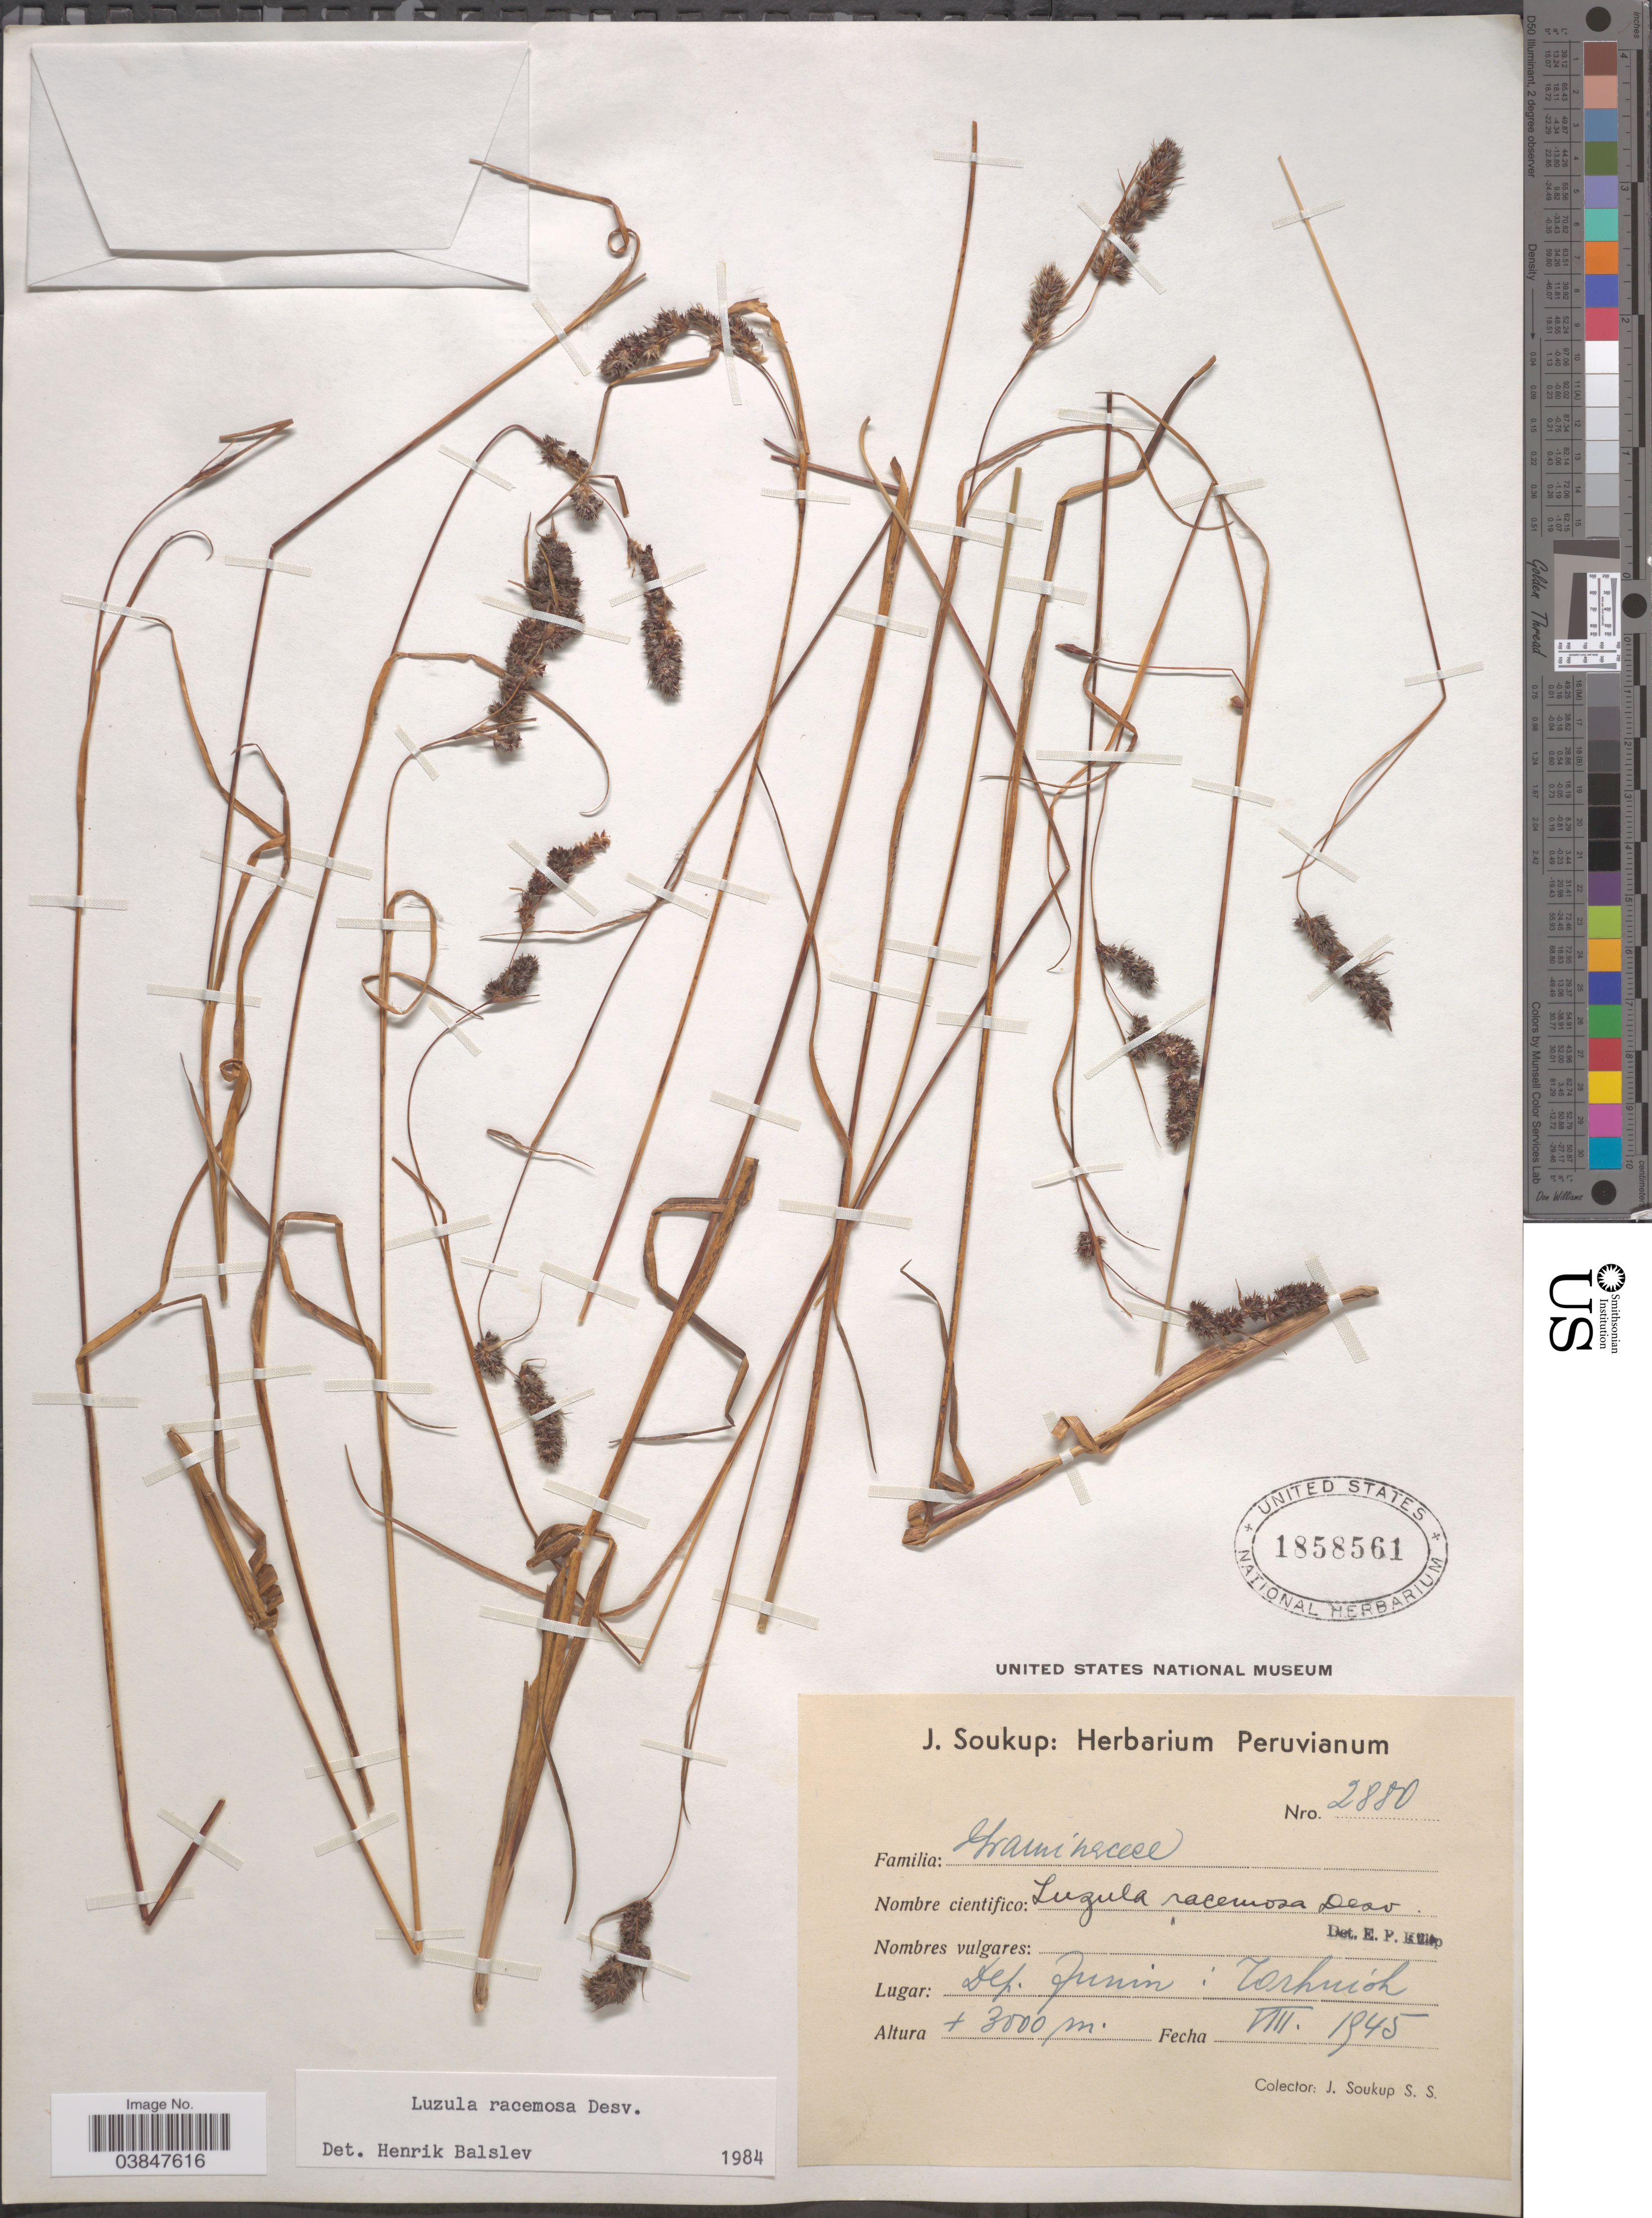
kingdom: Plantae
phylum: Tracheophyta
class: Liliopsida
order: Poales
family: Juncaceae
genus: Luzula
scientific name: Luzula racemosa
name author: Desv.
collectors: J. Soukup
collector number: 2880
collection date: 1945-08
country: Peru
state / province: Junín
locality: Tarhuish, Dep. Junín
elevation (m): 3000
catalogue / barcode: US 1858561